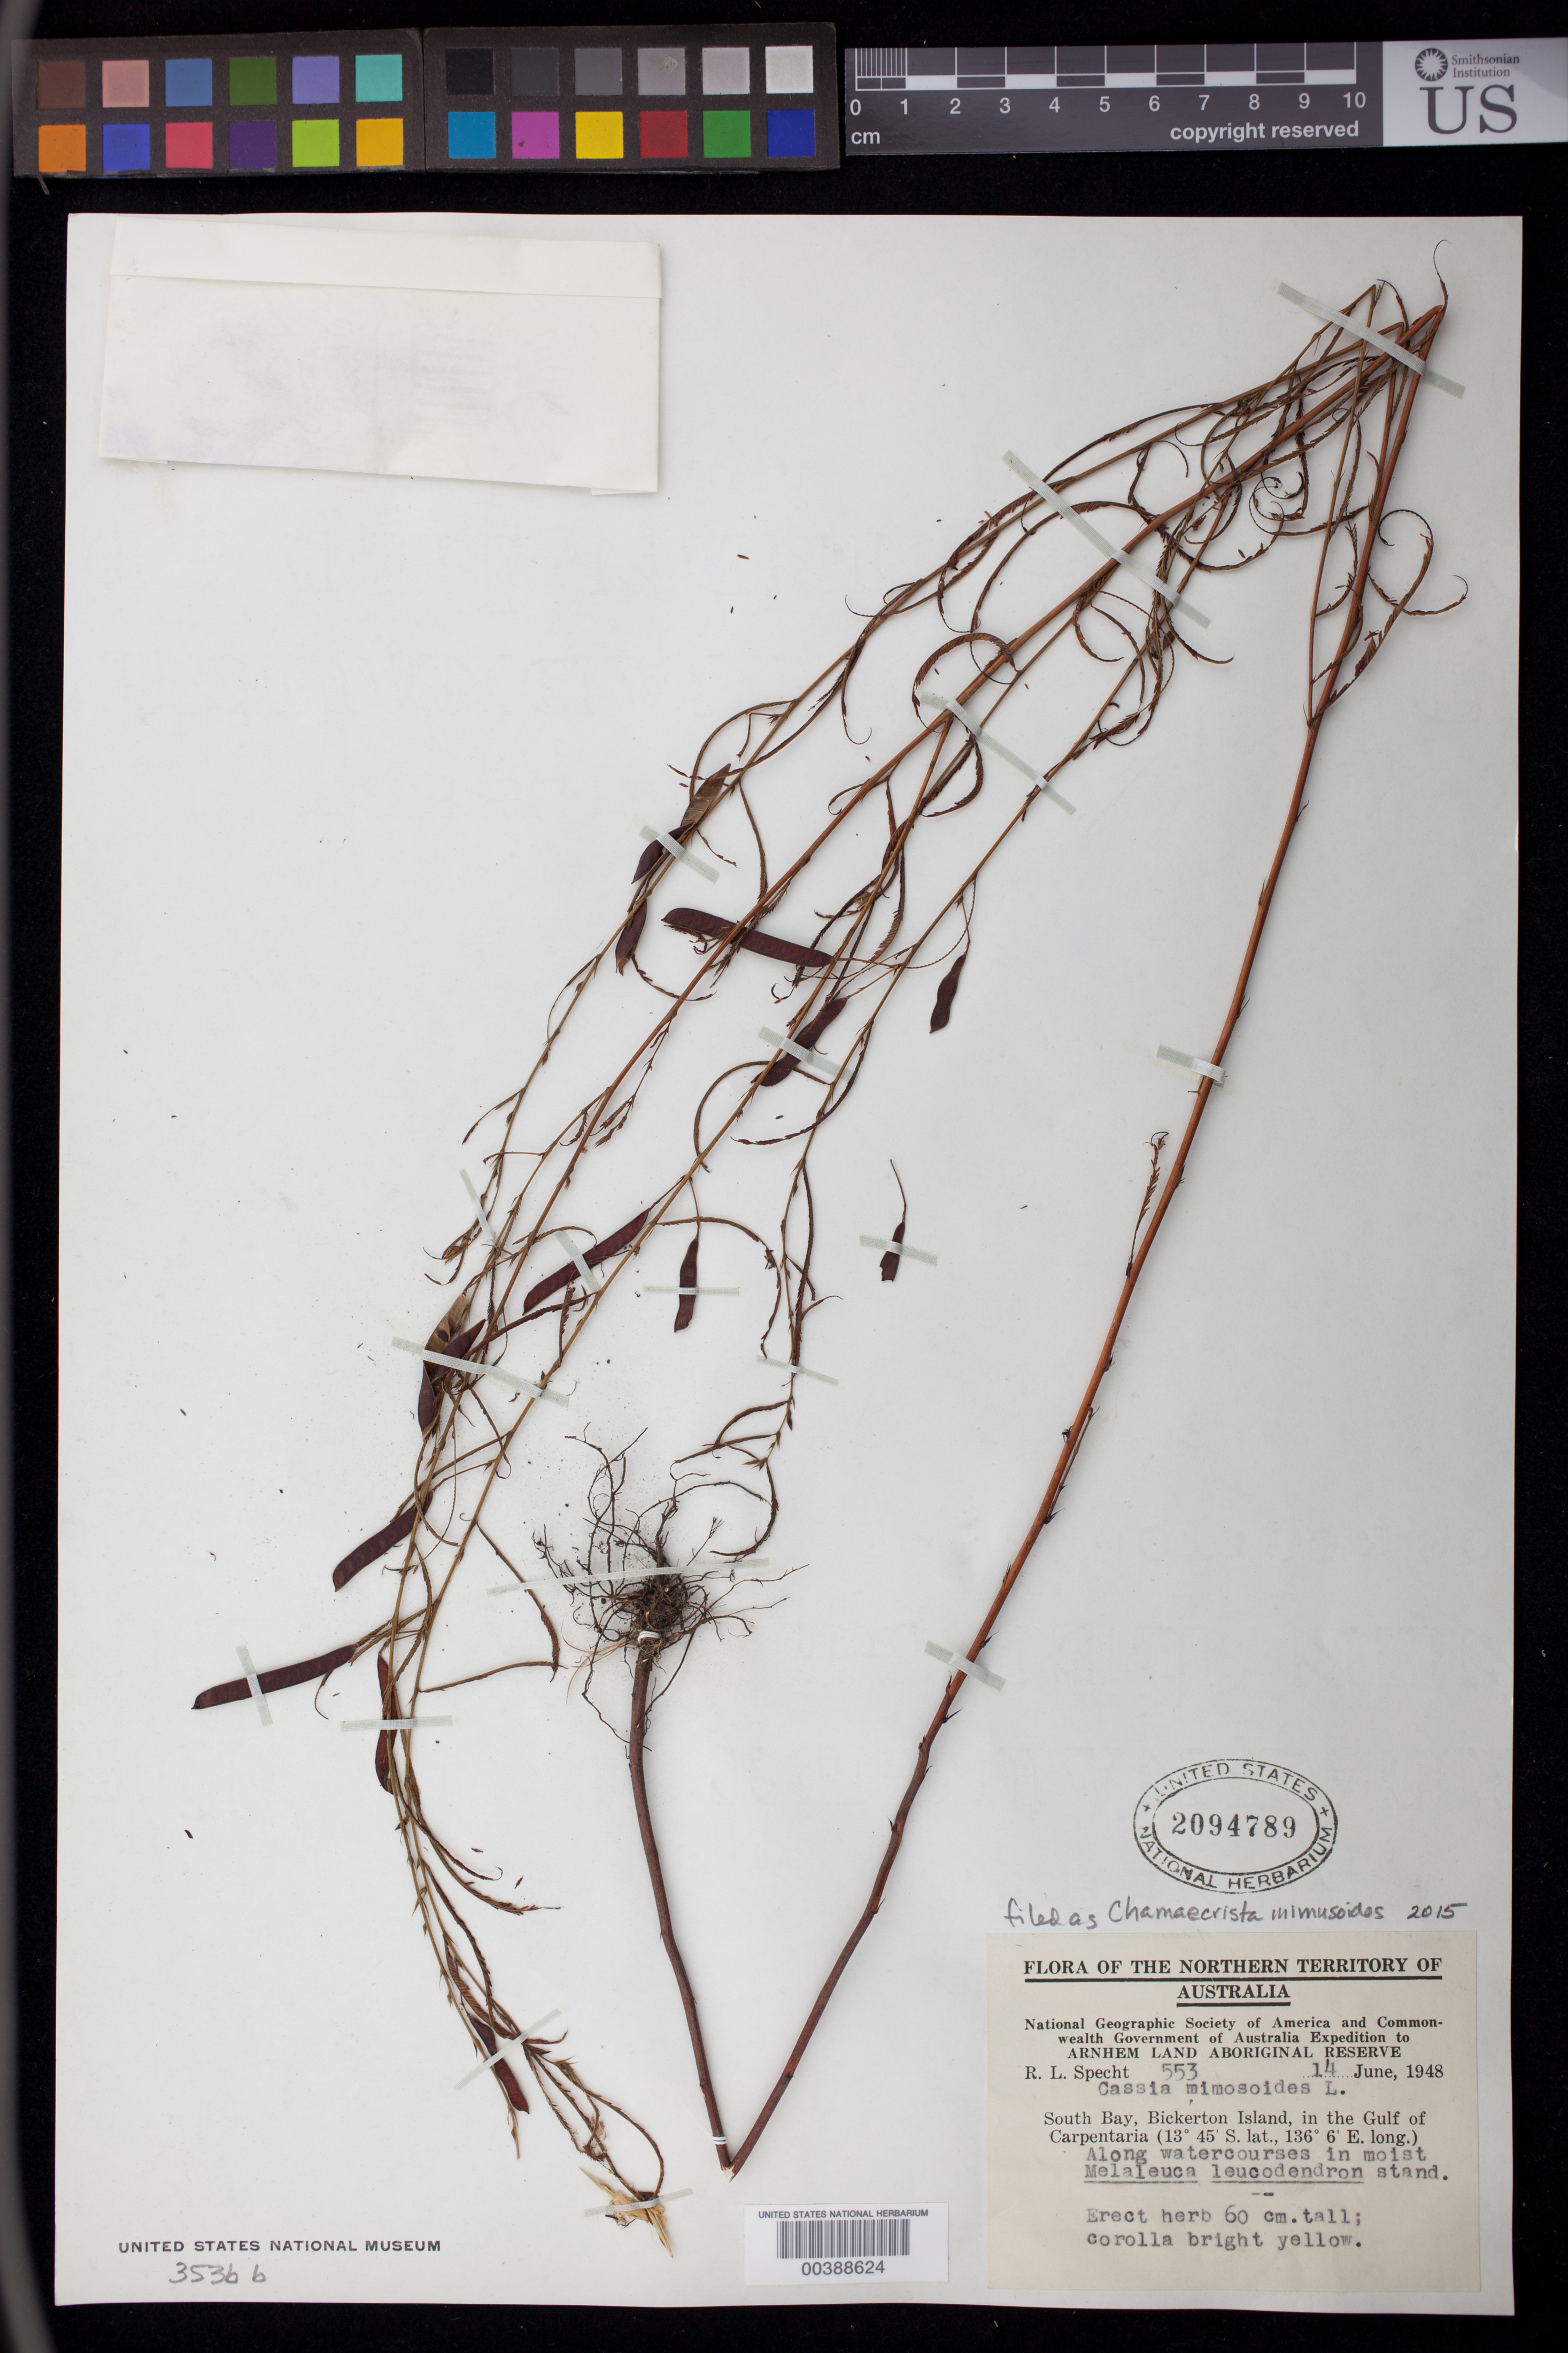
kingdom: Plantae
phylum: Tracheophyta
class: Magnoliopsida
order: Fabales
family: Fabaceae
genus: Chamaecrista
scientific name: Chamaecrista mimosoides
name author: (L.) Greene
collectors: R. L. Specht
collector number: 553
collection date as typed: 14 Jun 1948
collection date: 1948-06-14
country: Australia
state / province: Northern Territory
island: Bickerton Island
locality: Arnhem land aboriginal reserve; south bay, bickerton island, in the gulf of carpentaria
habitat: Along watercourses in moist Melaleuca leucodendron stand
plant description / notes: Erect herb 60 cm. tall; corolla bright yellow.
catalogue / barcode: US 2094789